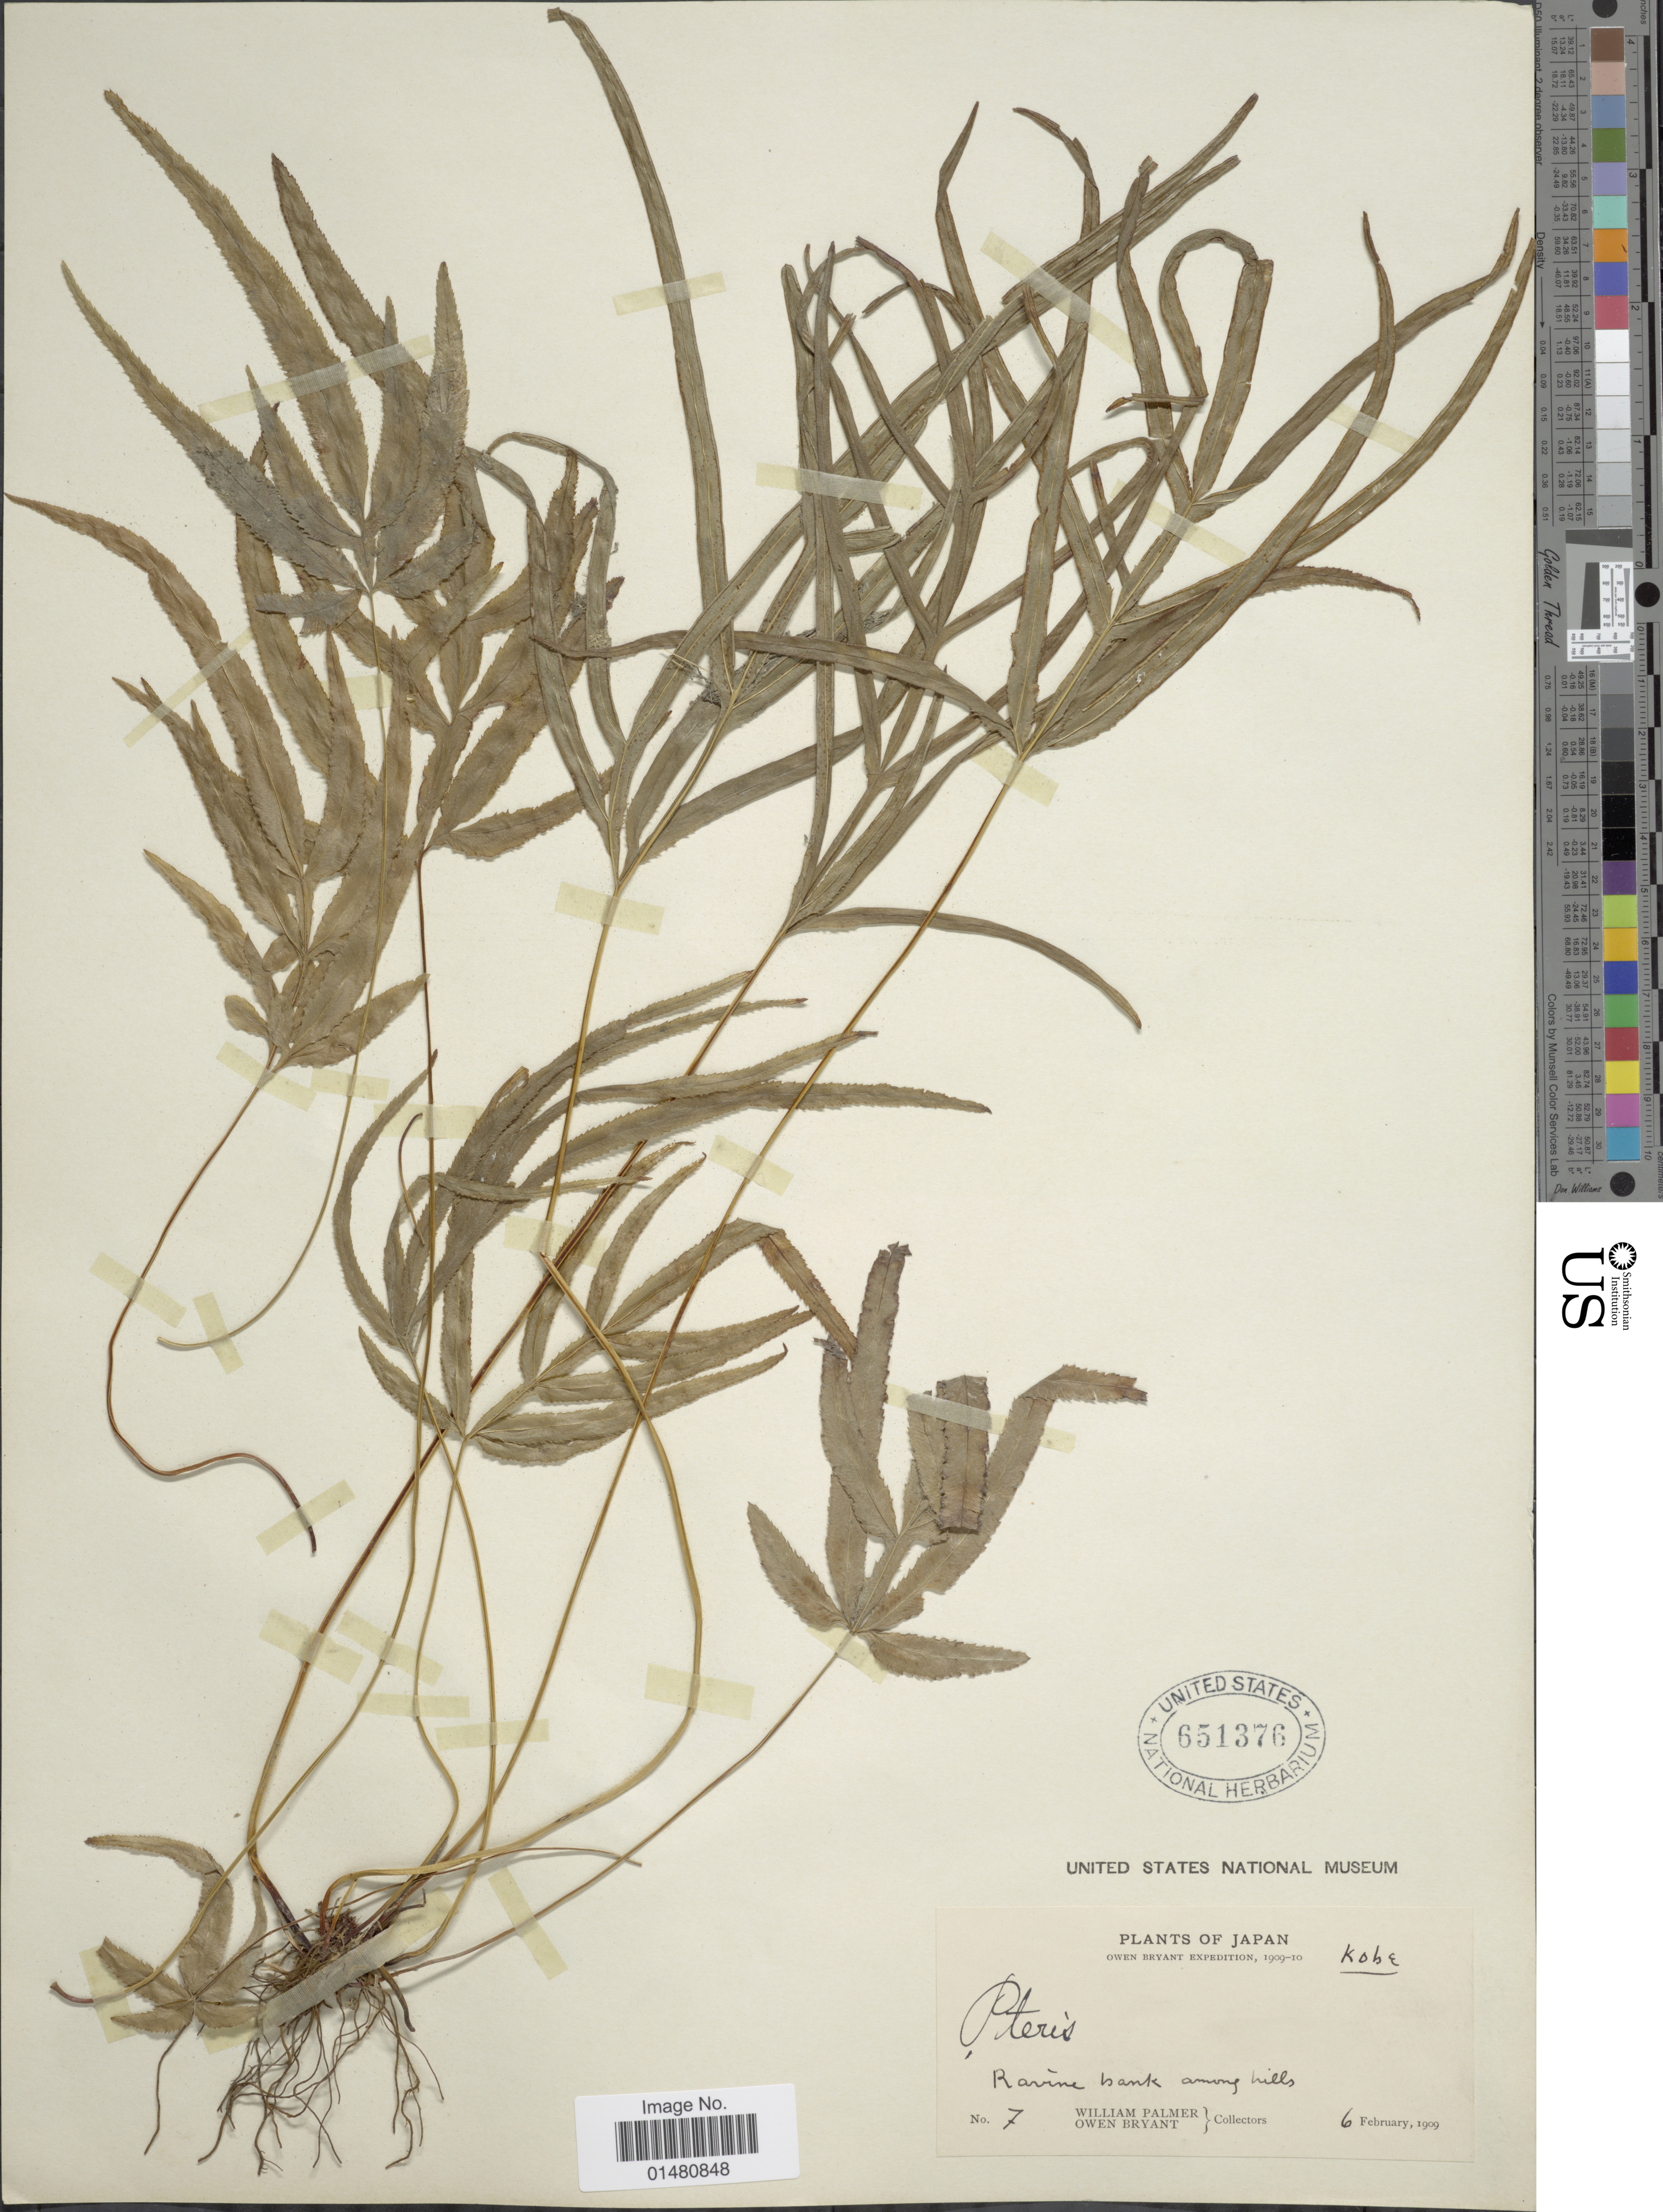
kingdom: Plantae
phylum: Tracheophyta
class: Polypodiopsida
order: Polypodiales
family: Pteridaceae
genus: Pteris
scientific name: Pteris multifida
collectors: W. Palmer & O. Bryant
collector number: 7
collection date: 1909-02-06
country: Japan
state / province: Hyogo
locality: Ravine bank among hills, Kobe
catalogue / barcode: US 651376